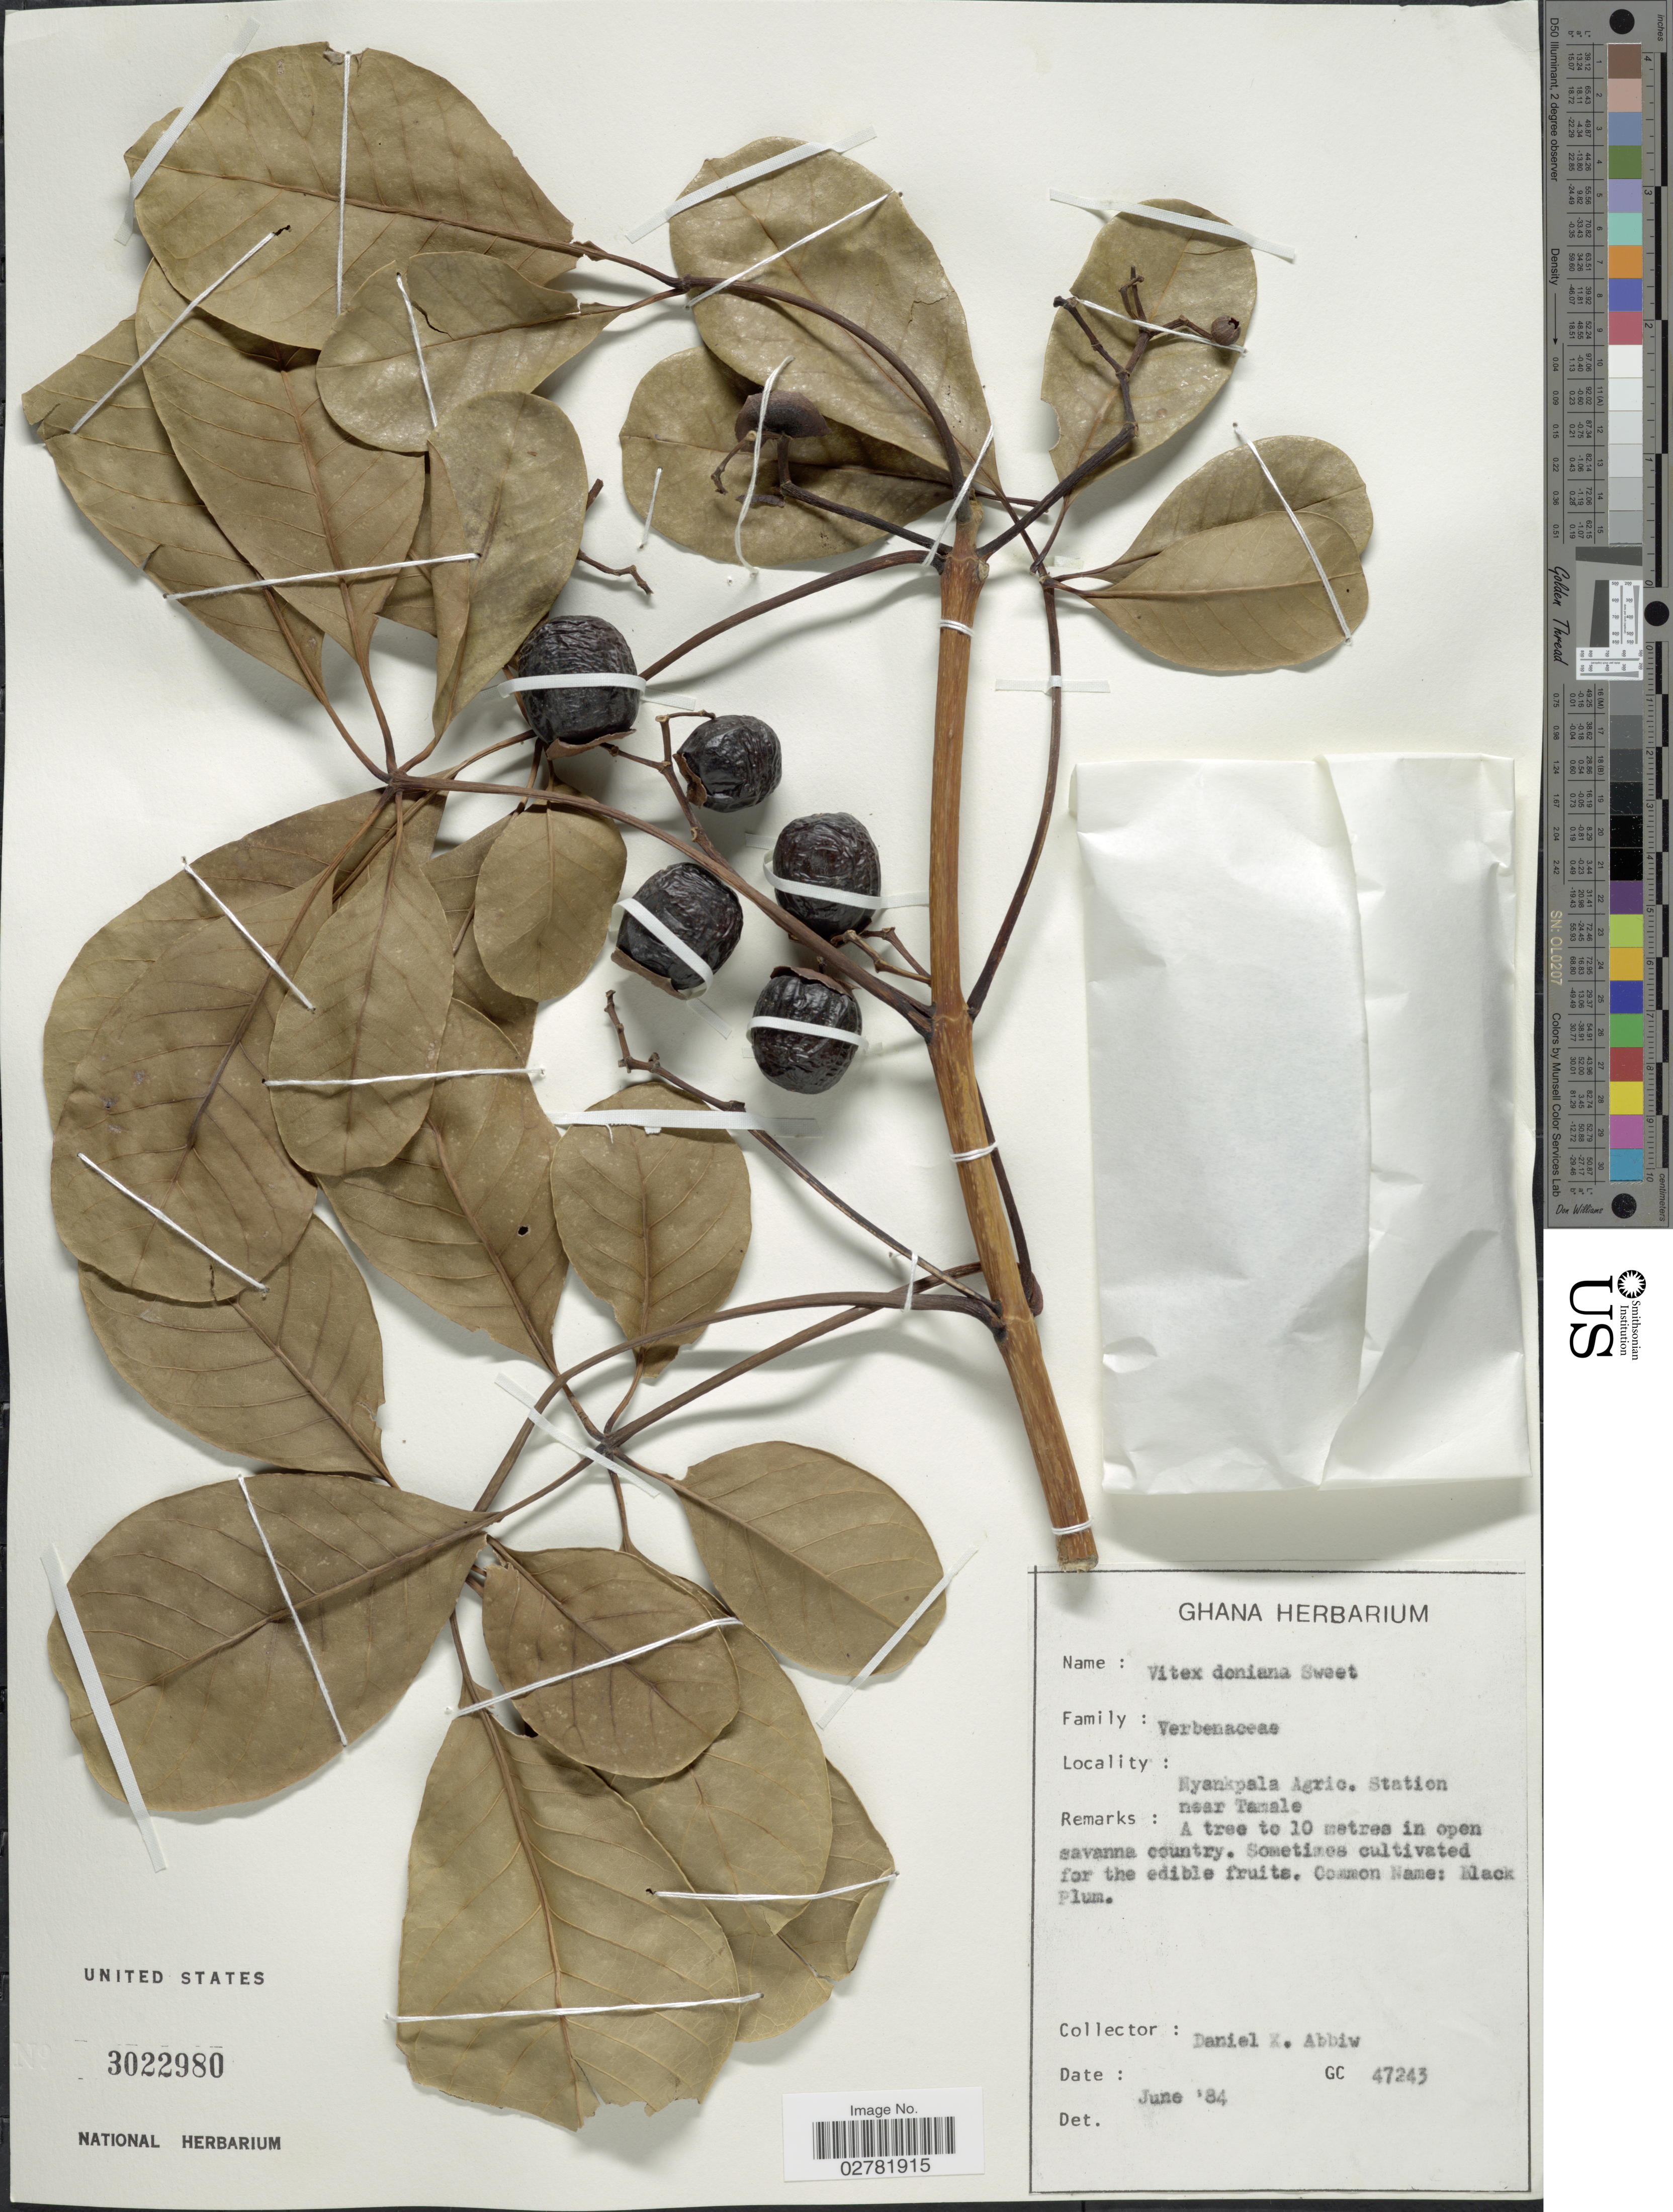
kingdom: Plantae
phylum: Tracheophyta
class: Magnoliopsida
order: Lamiales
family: Lamiaceae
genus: Vitex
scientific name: Vitex doniana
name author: Sweet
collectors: D. K. Abbiw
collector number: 47243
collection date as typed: Transcribed d/m/y: /6/84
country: Ghana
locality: Nyankpala Agric. Station near Tamale.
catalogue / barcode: US 3022980